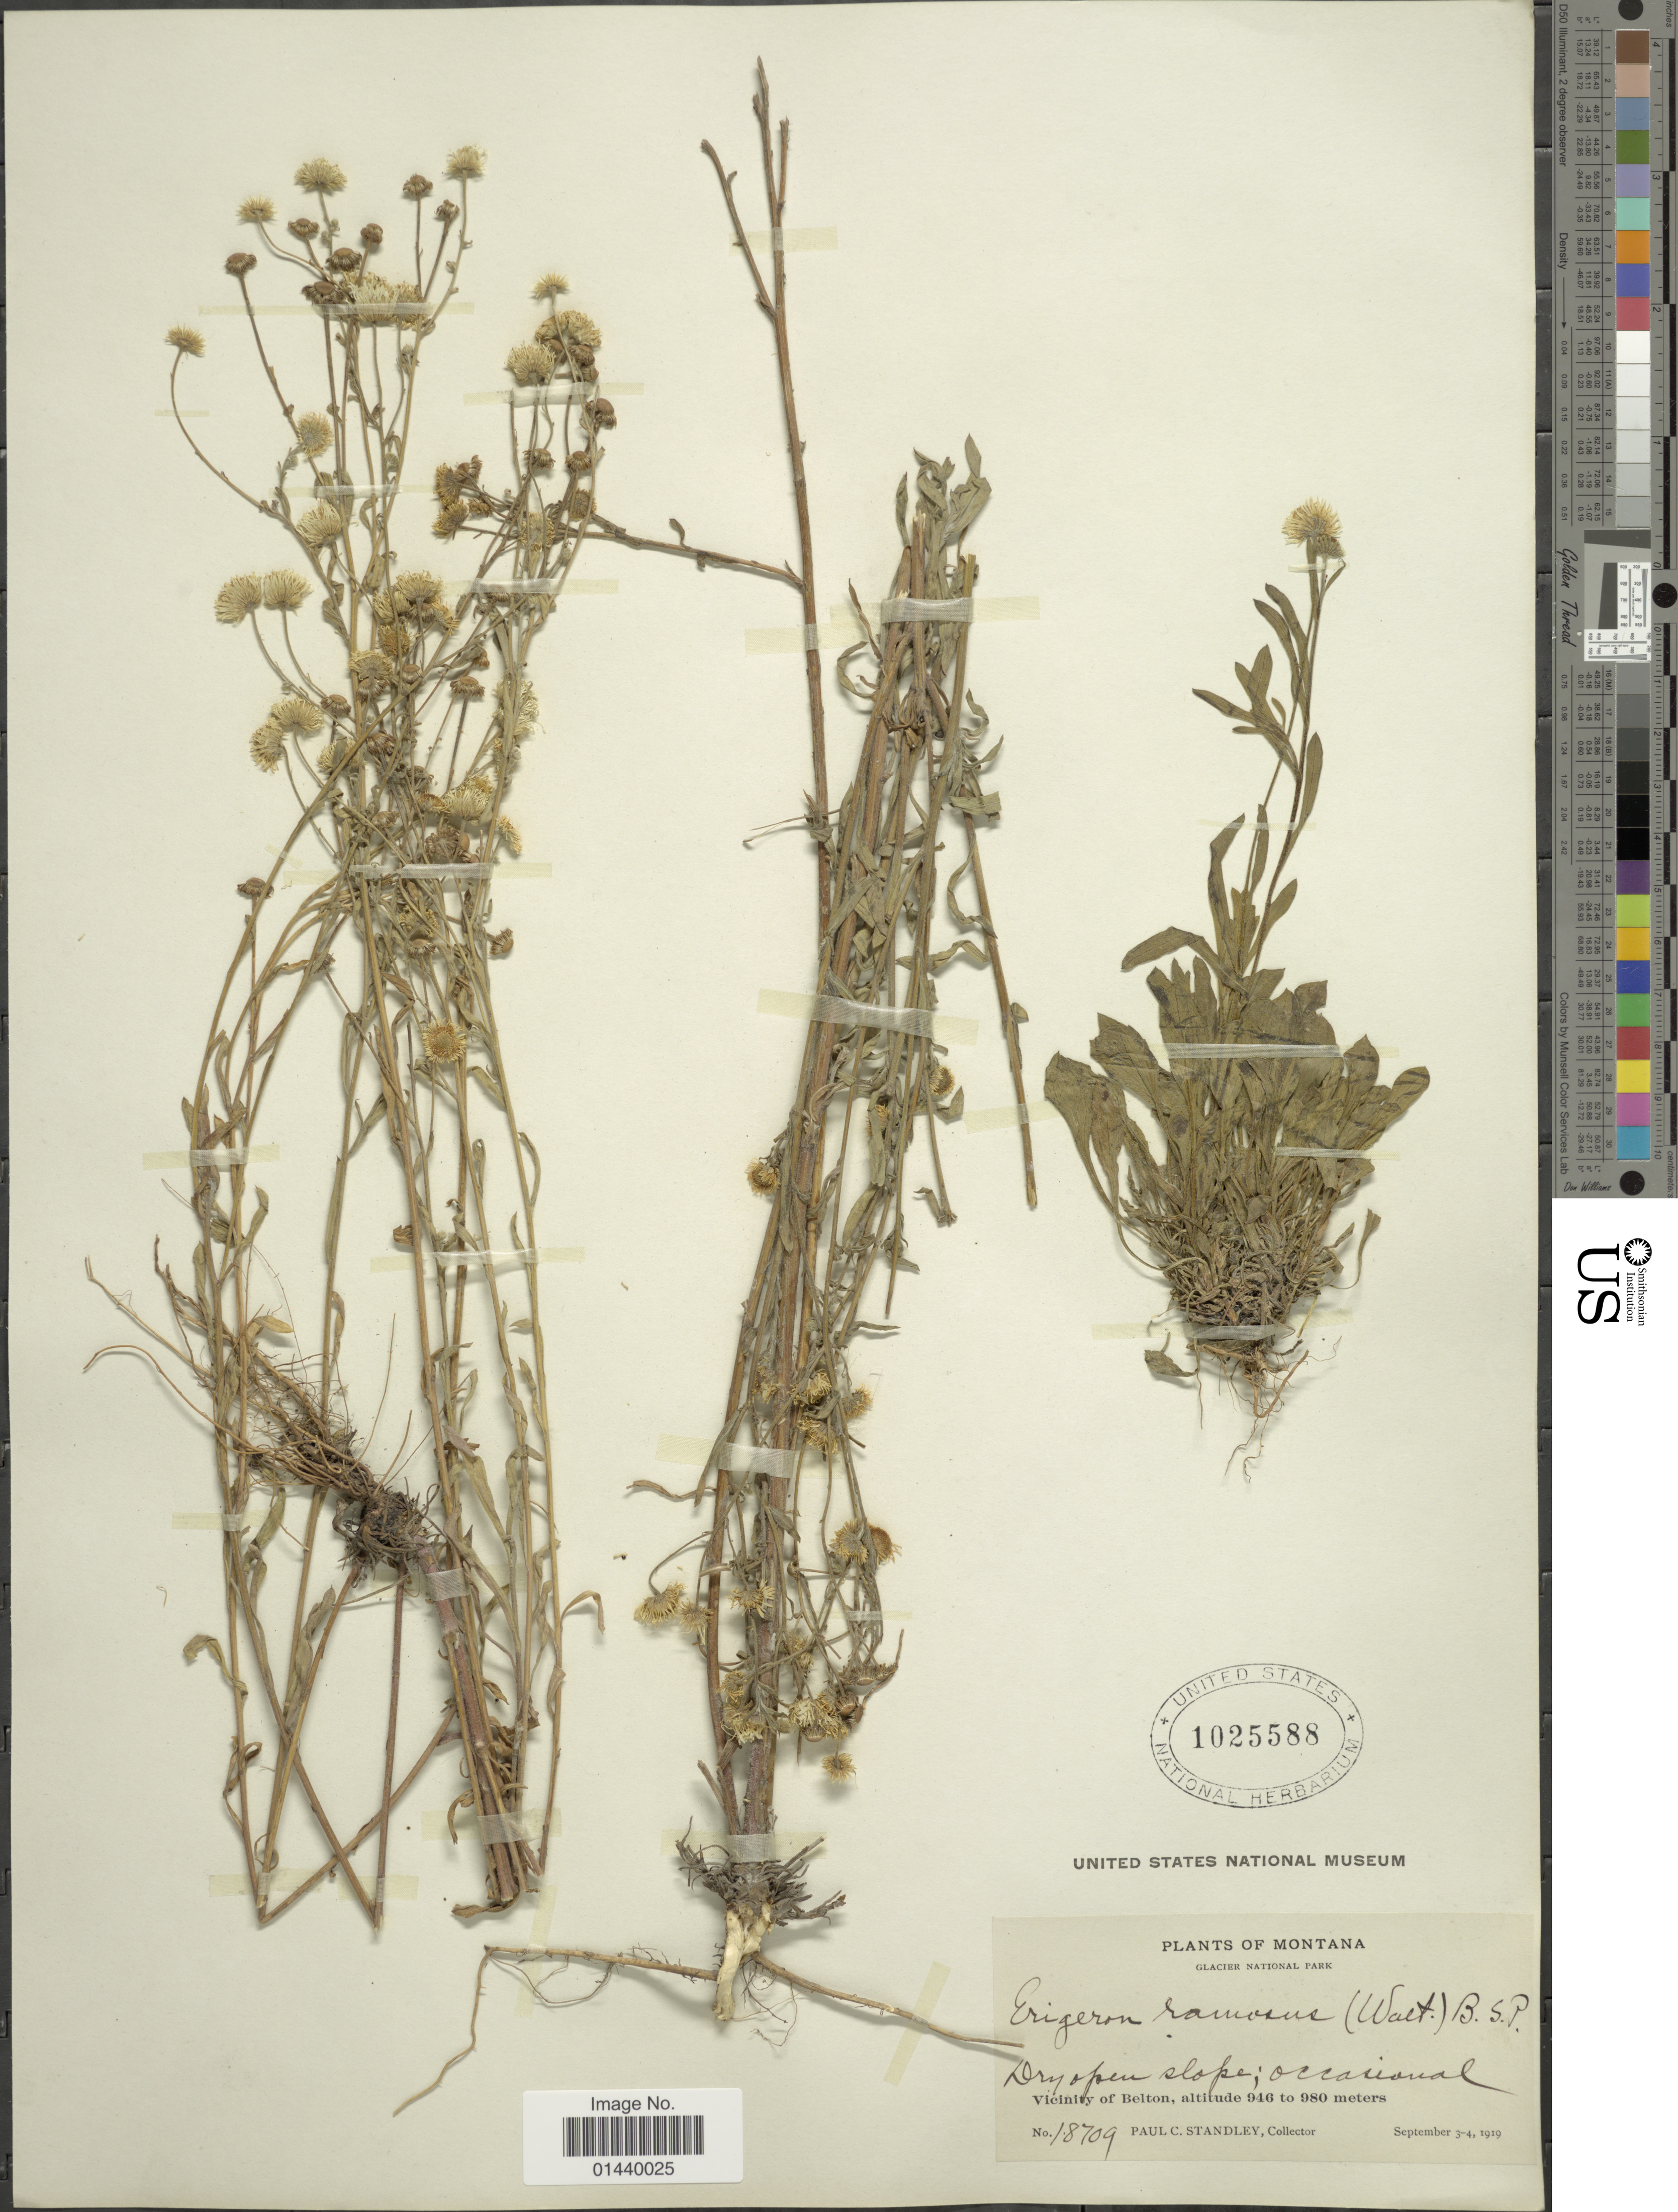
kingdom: Plantae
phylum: Tracheophyta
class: Magnoliopsida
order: Asterales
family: Asteraceae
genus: Erigeron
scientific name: Erigeron strigosus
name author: Muhl. ex Willd.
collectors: P. C. Standley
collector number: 18709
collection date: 1919-09-03/1919-09-04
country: United States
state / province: Montana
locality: Glacier National Park. Vicinity of Belton.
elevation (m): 946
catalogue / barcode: US 1025588